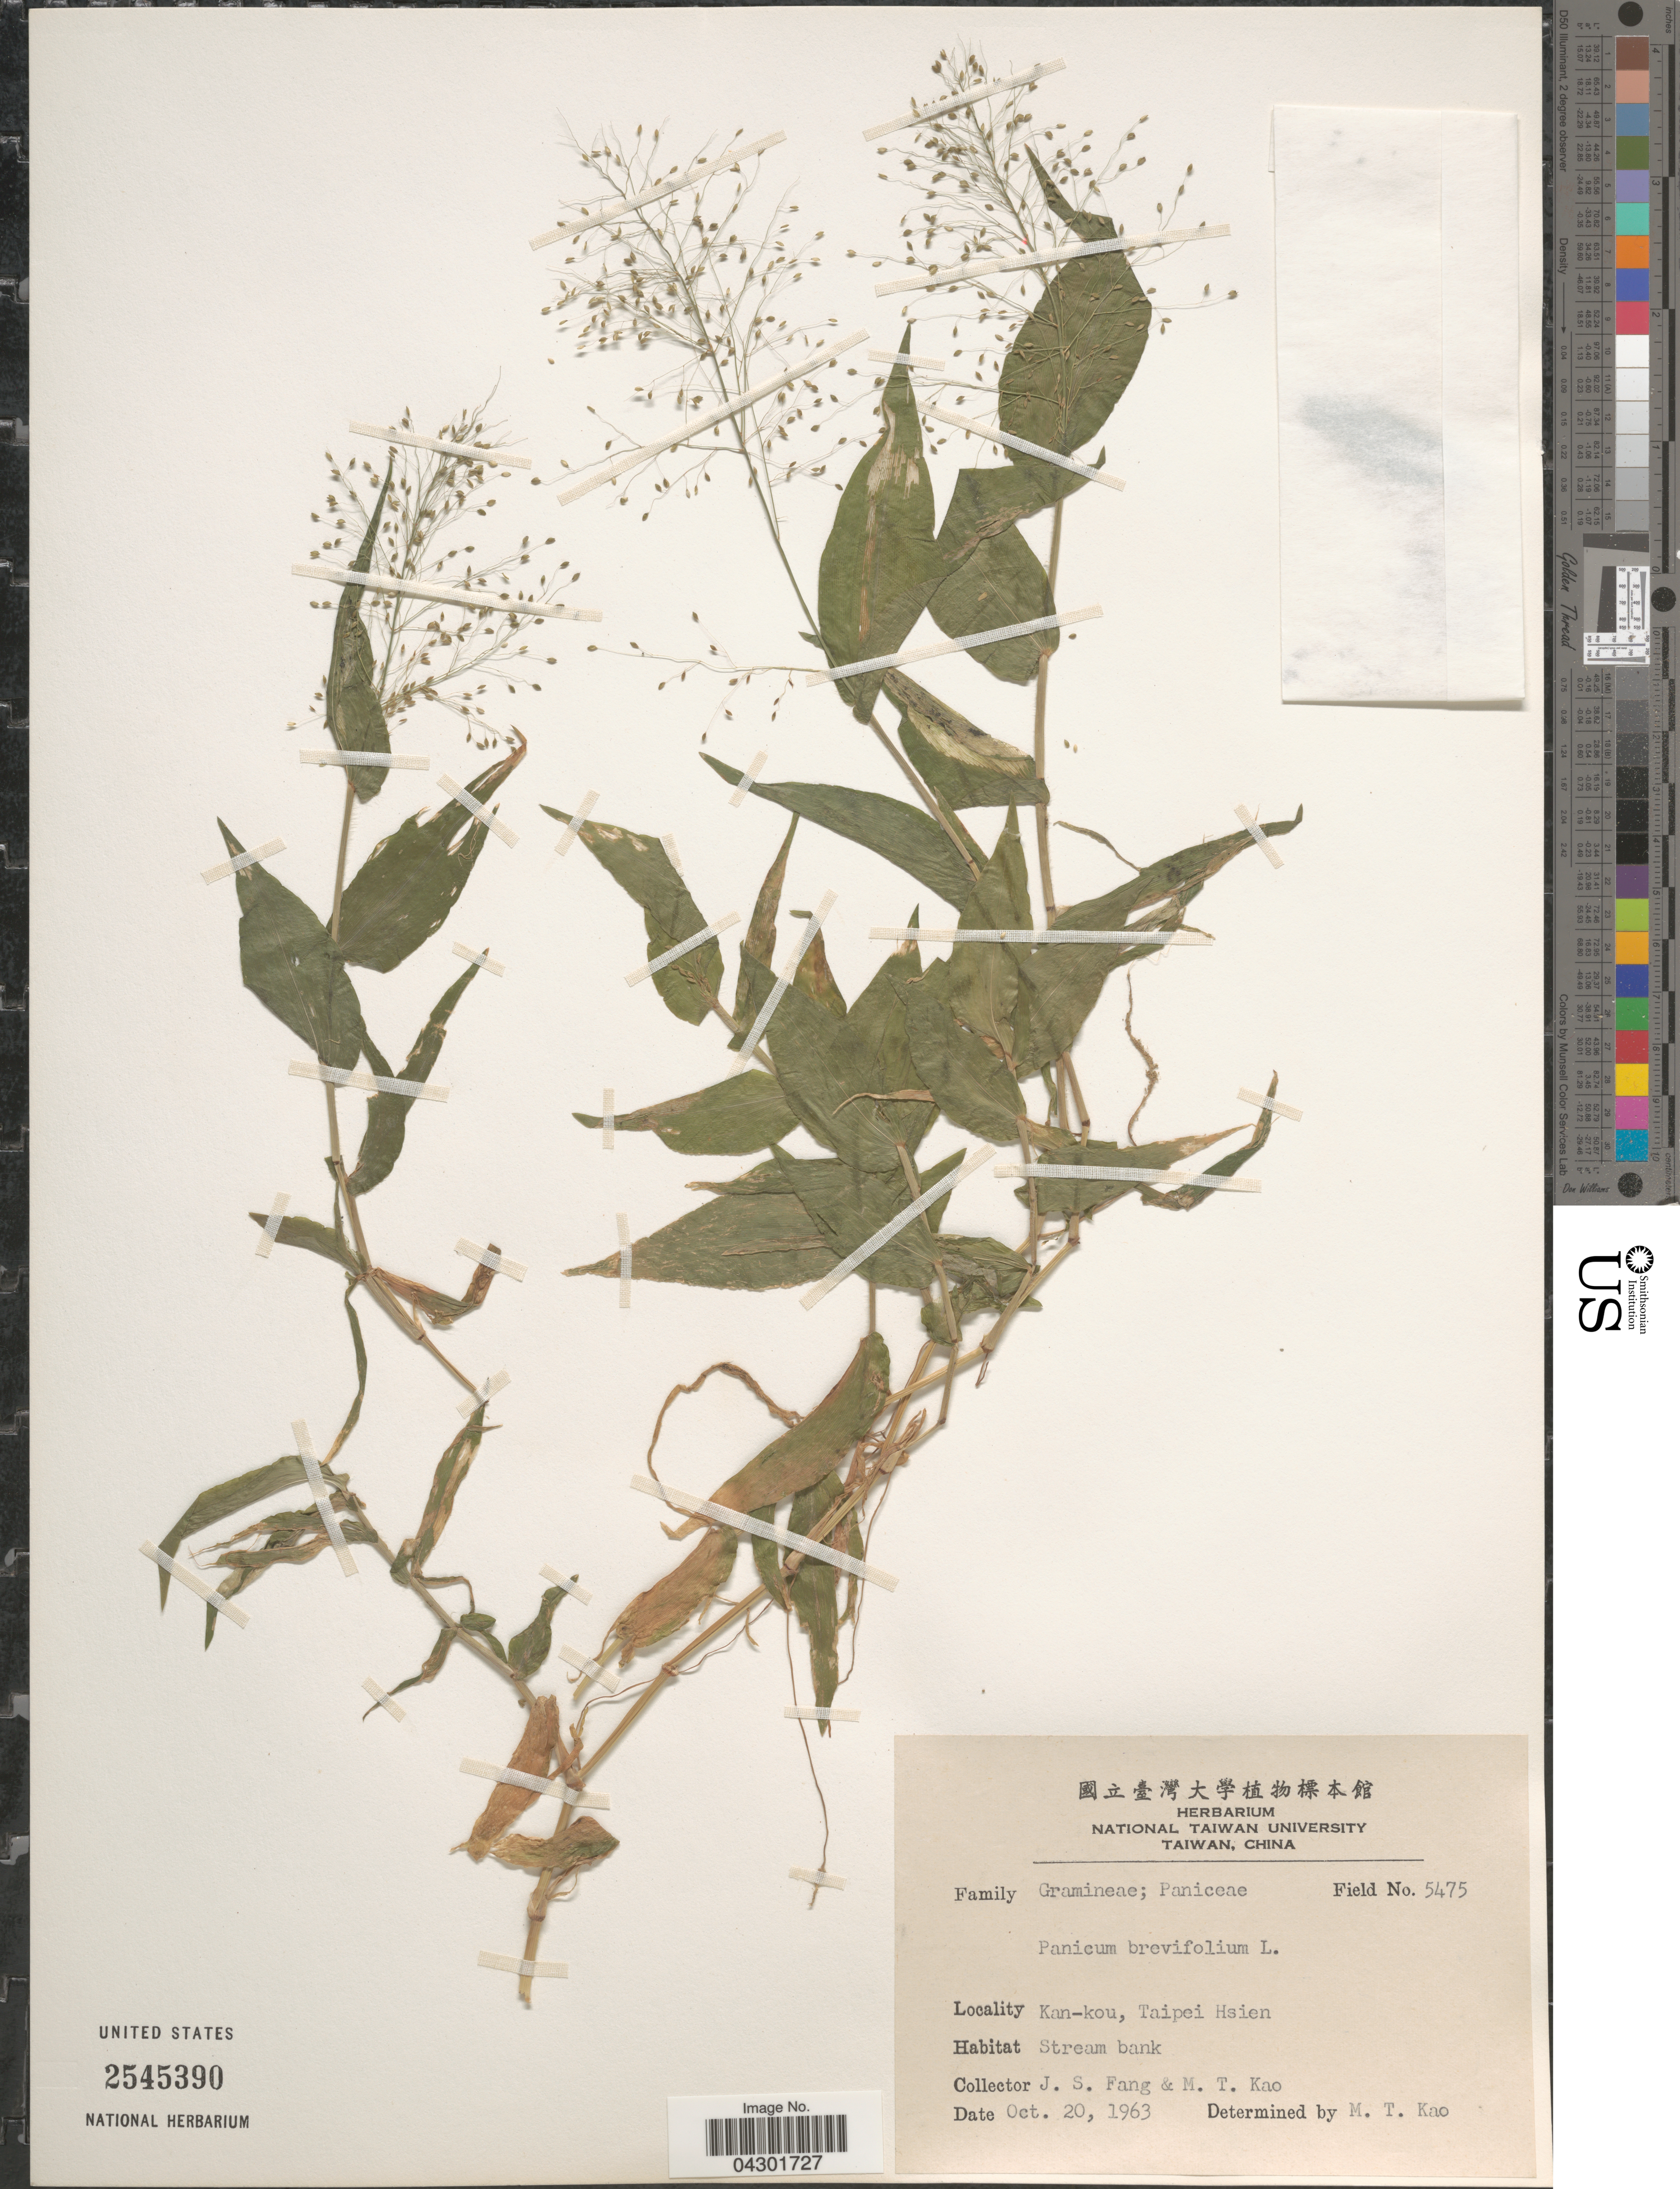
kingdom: Plantae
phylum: Tracheophyta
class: Liliopsida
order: Poales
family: Poaceae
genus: Panicum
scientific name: Panicum brevifolium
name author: L.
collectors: J. Fang & M. T. Kao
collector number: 5475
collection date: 1963-10-20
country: Taiwan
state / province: Taipei City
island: Taiwan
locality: Kan-kou, Taipei Hsien. Stream bank.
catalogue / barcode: US 2545390